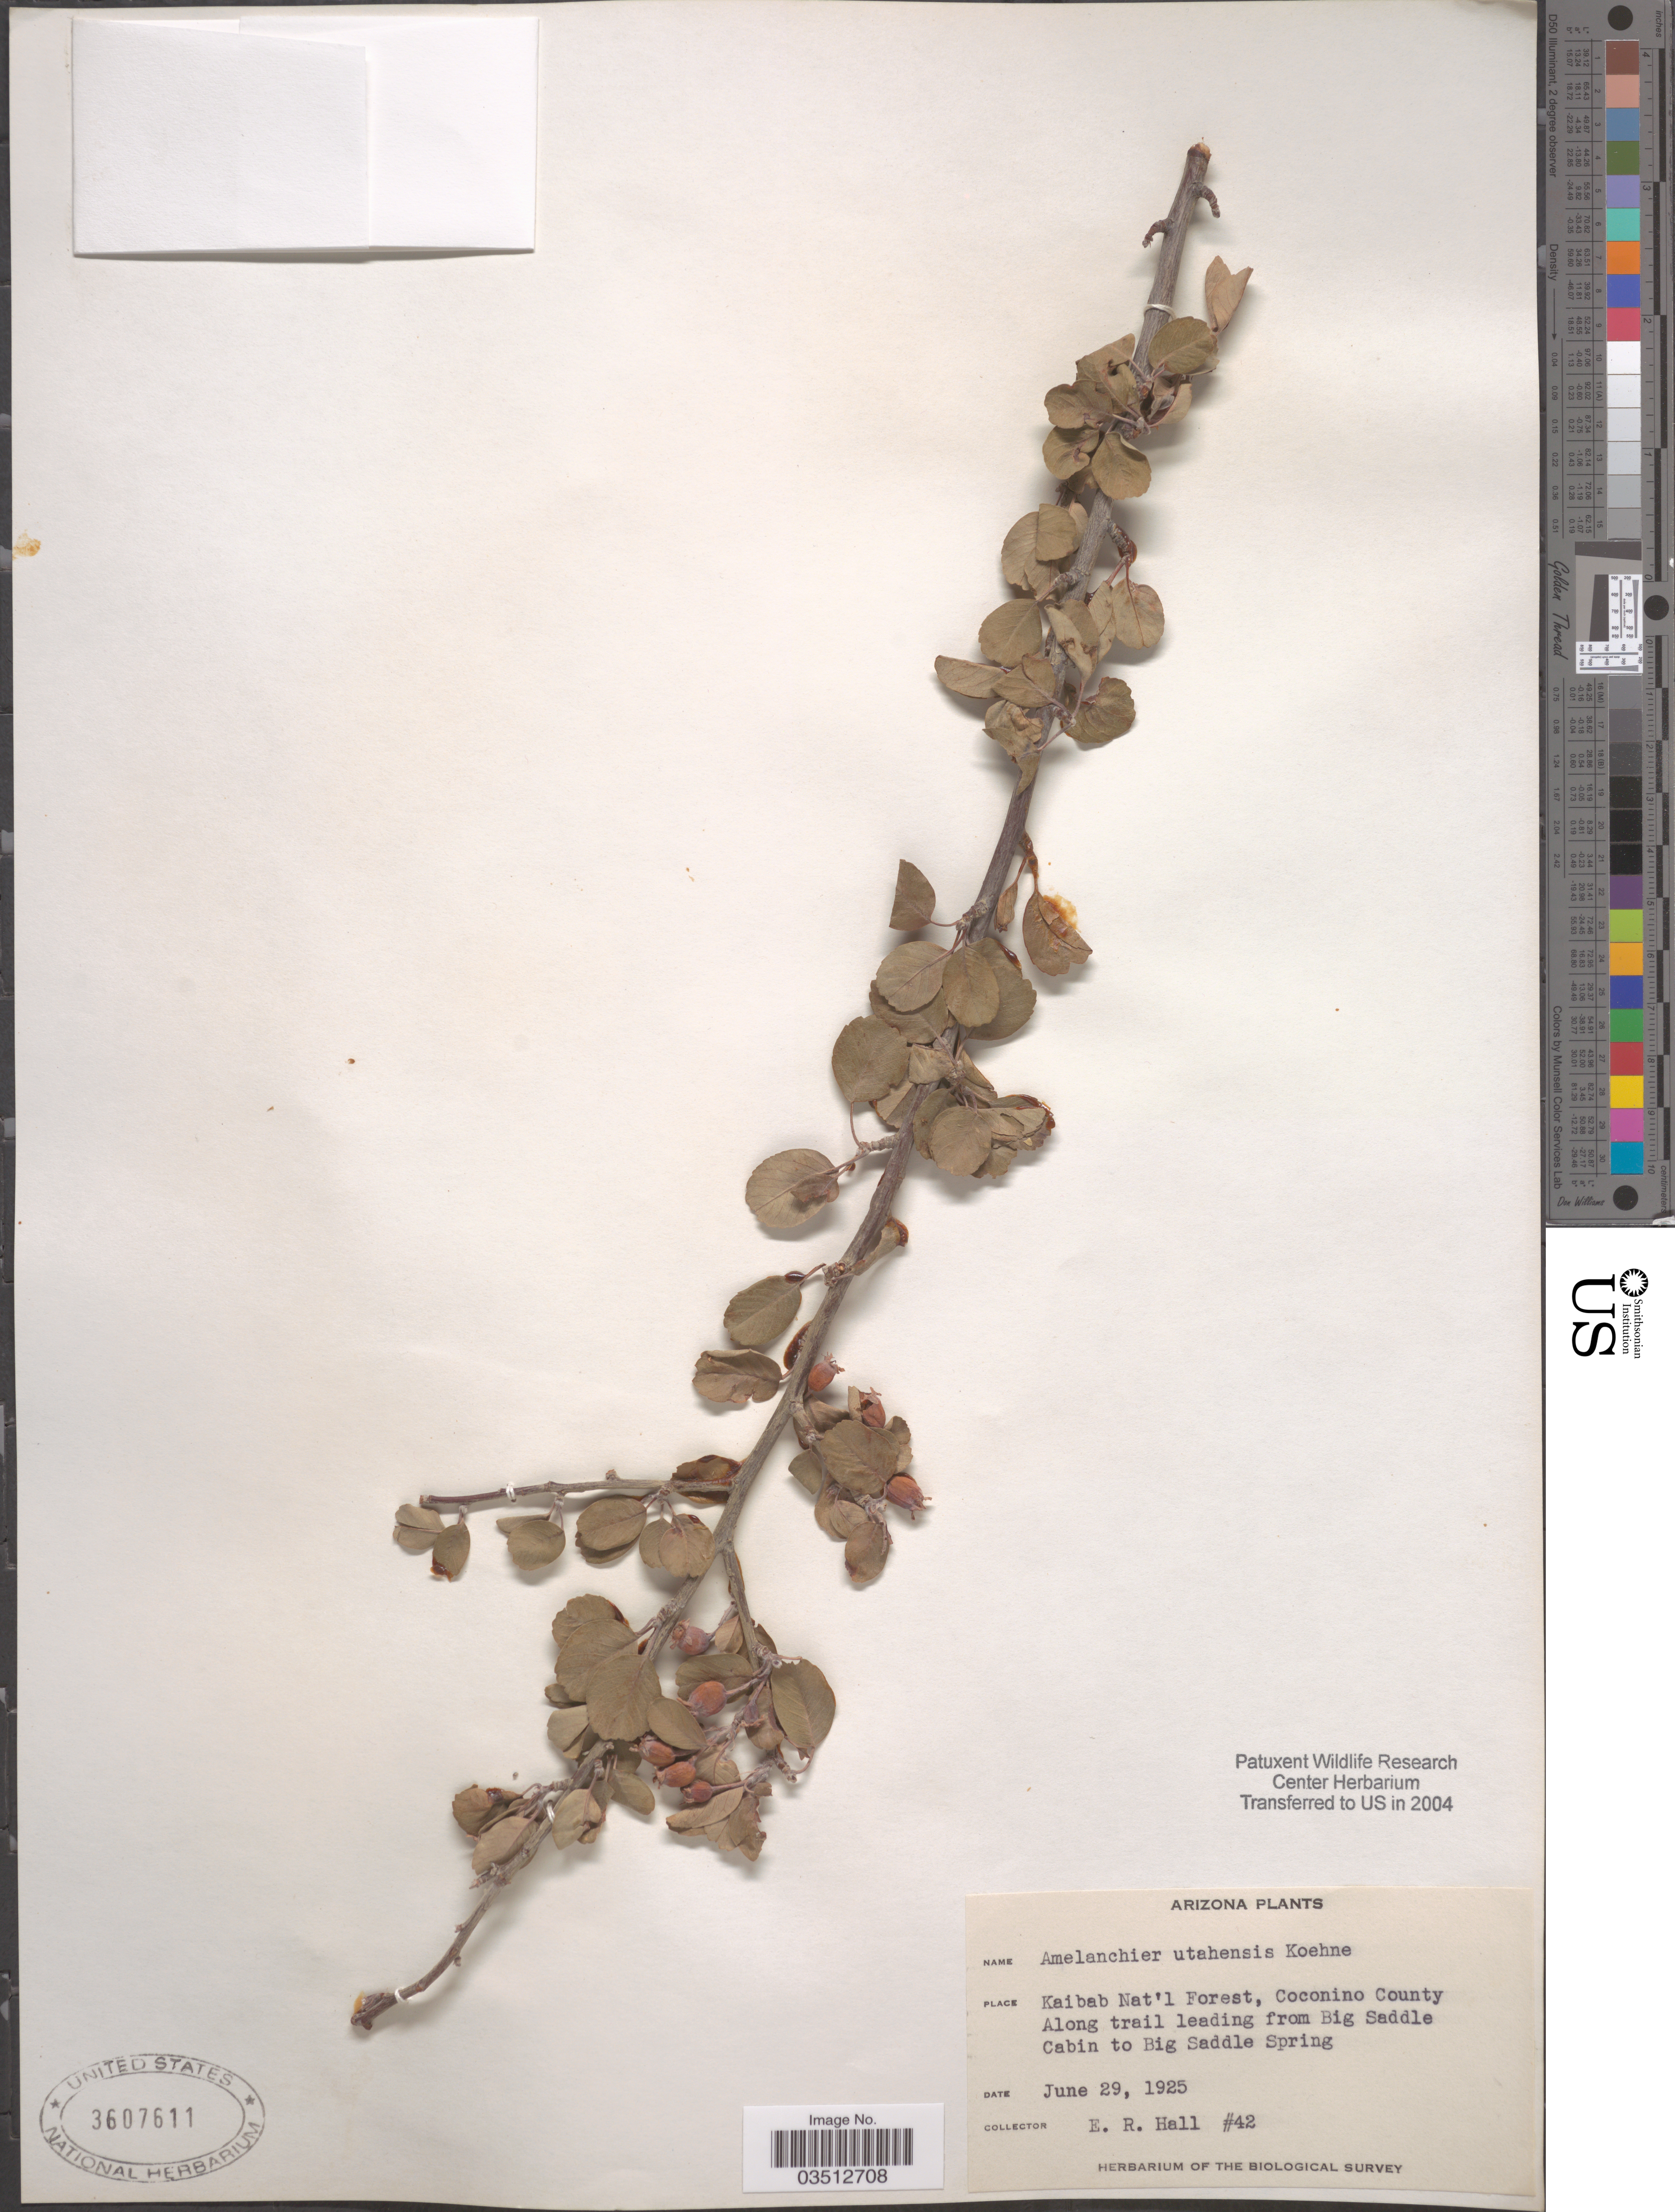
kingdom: Plantae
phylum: Tracheophyta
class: Magnoliopsida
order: Rosales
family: Rosaceae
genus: Amelanchier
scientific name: Amelanchier utahensis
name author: Koehne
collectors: E. Hall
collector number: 42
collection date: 1925-06-29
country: United States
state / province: Arizona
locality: Kaibab Nat'l Forest, Coconino County. Along trail leading from Big Saddle Cabin to Big Saddle Spring.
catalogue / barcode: US 3607611